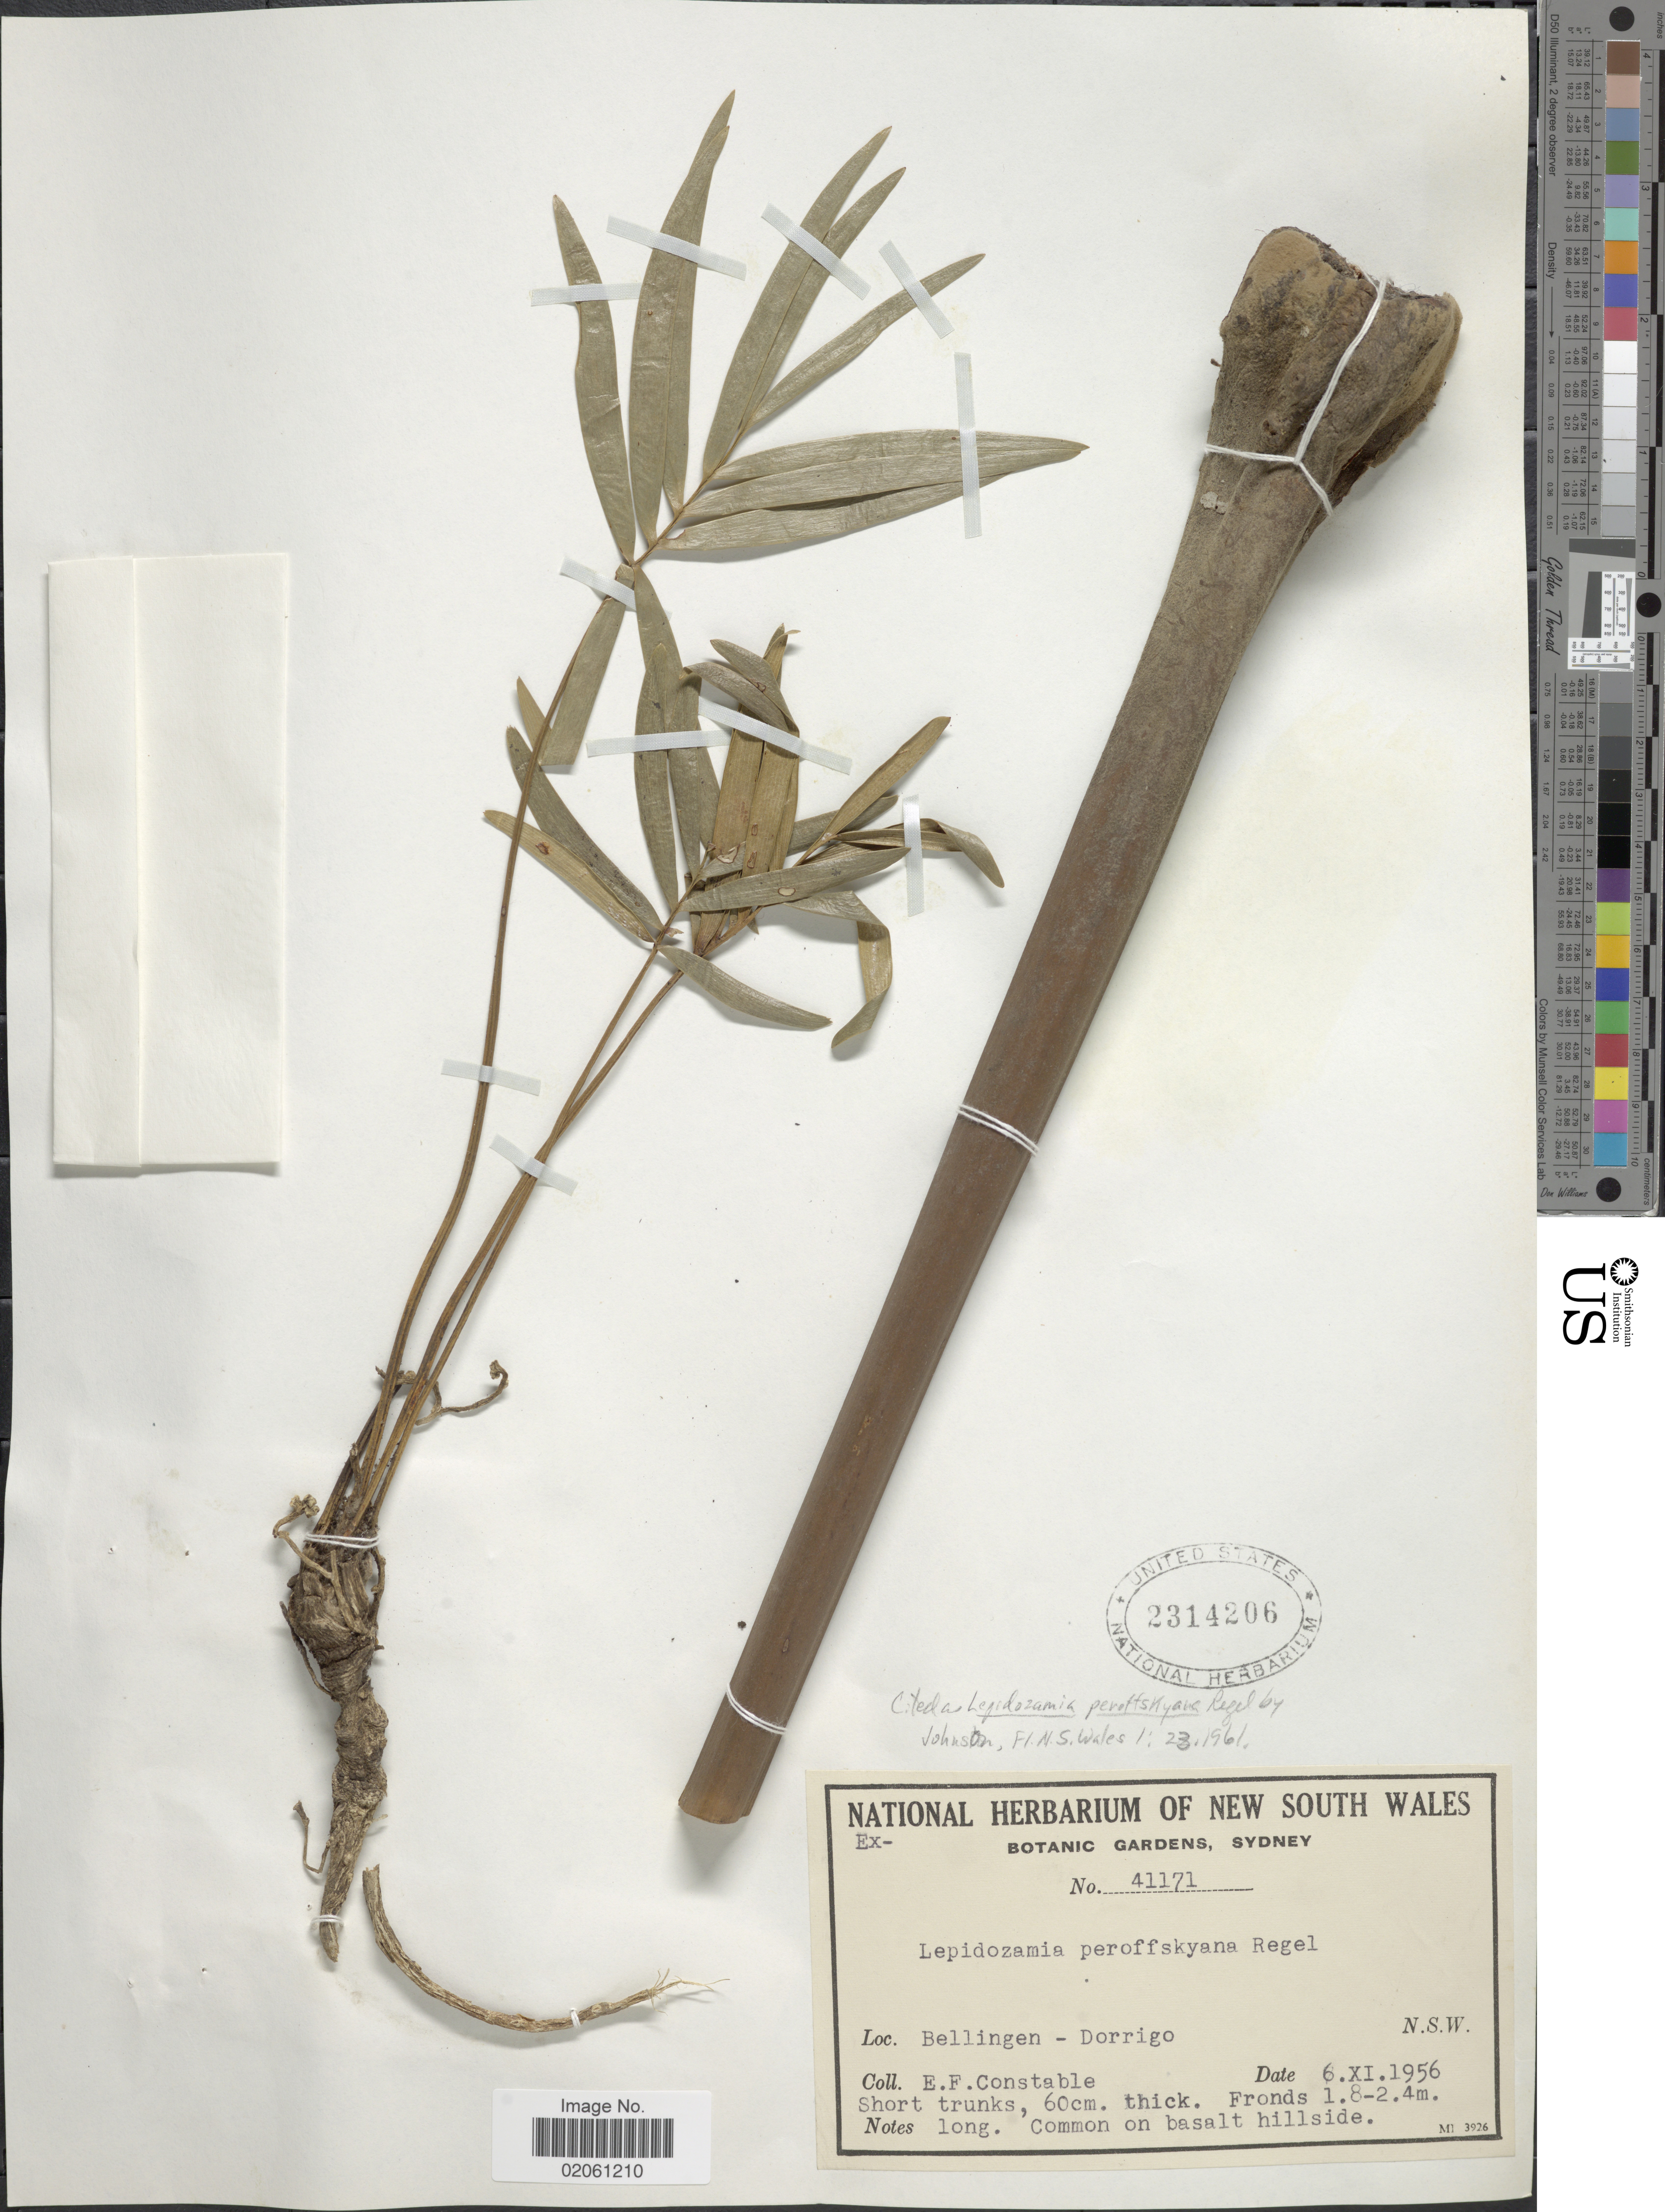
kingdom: Plantae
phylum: Tracheophyta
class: Cycadopsida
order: Cycadales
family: Zamiaceae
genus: Lepidozamia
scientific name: Lepidozamia peroffskyana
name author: Regel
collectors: E. F. Constable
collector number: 41171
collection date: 1956-11-06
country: Australia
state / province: New South Wales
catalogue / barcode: US 2314206